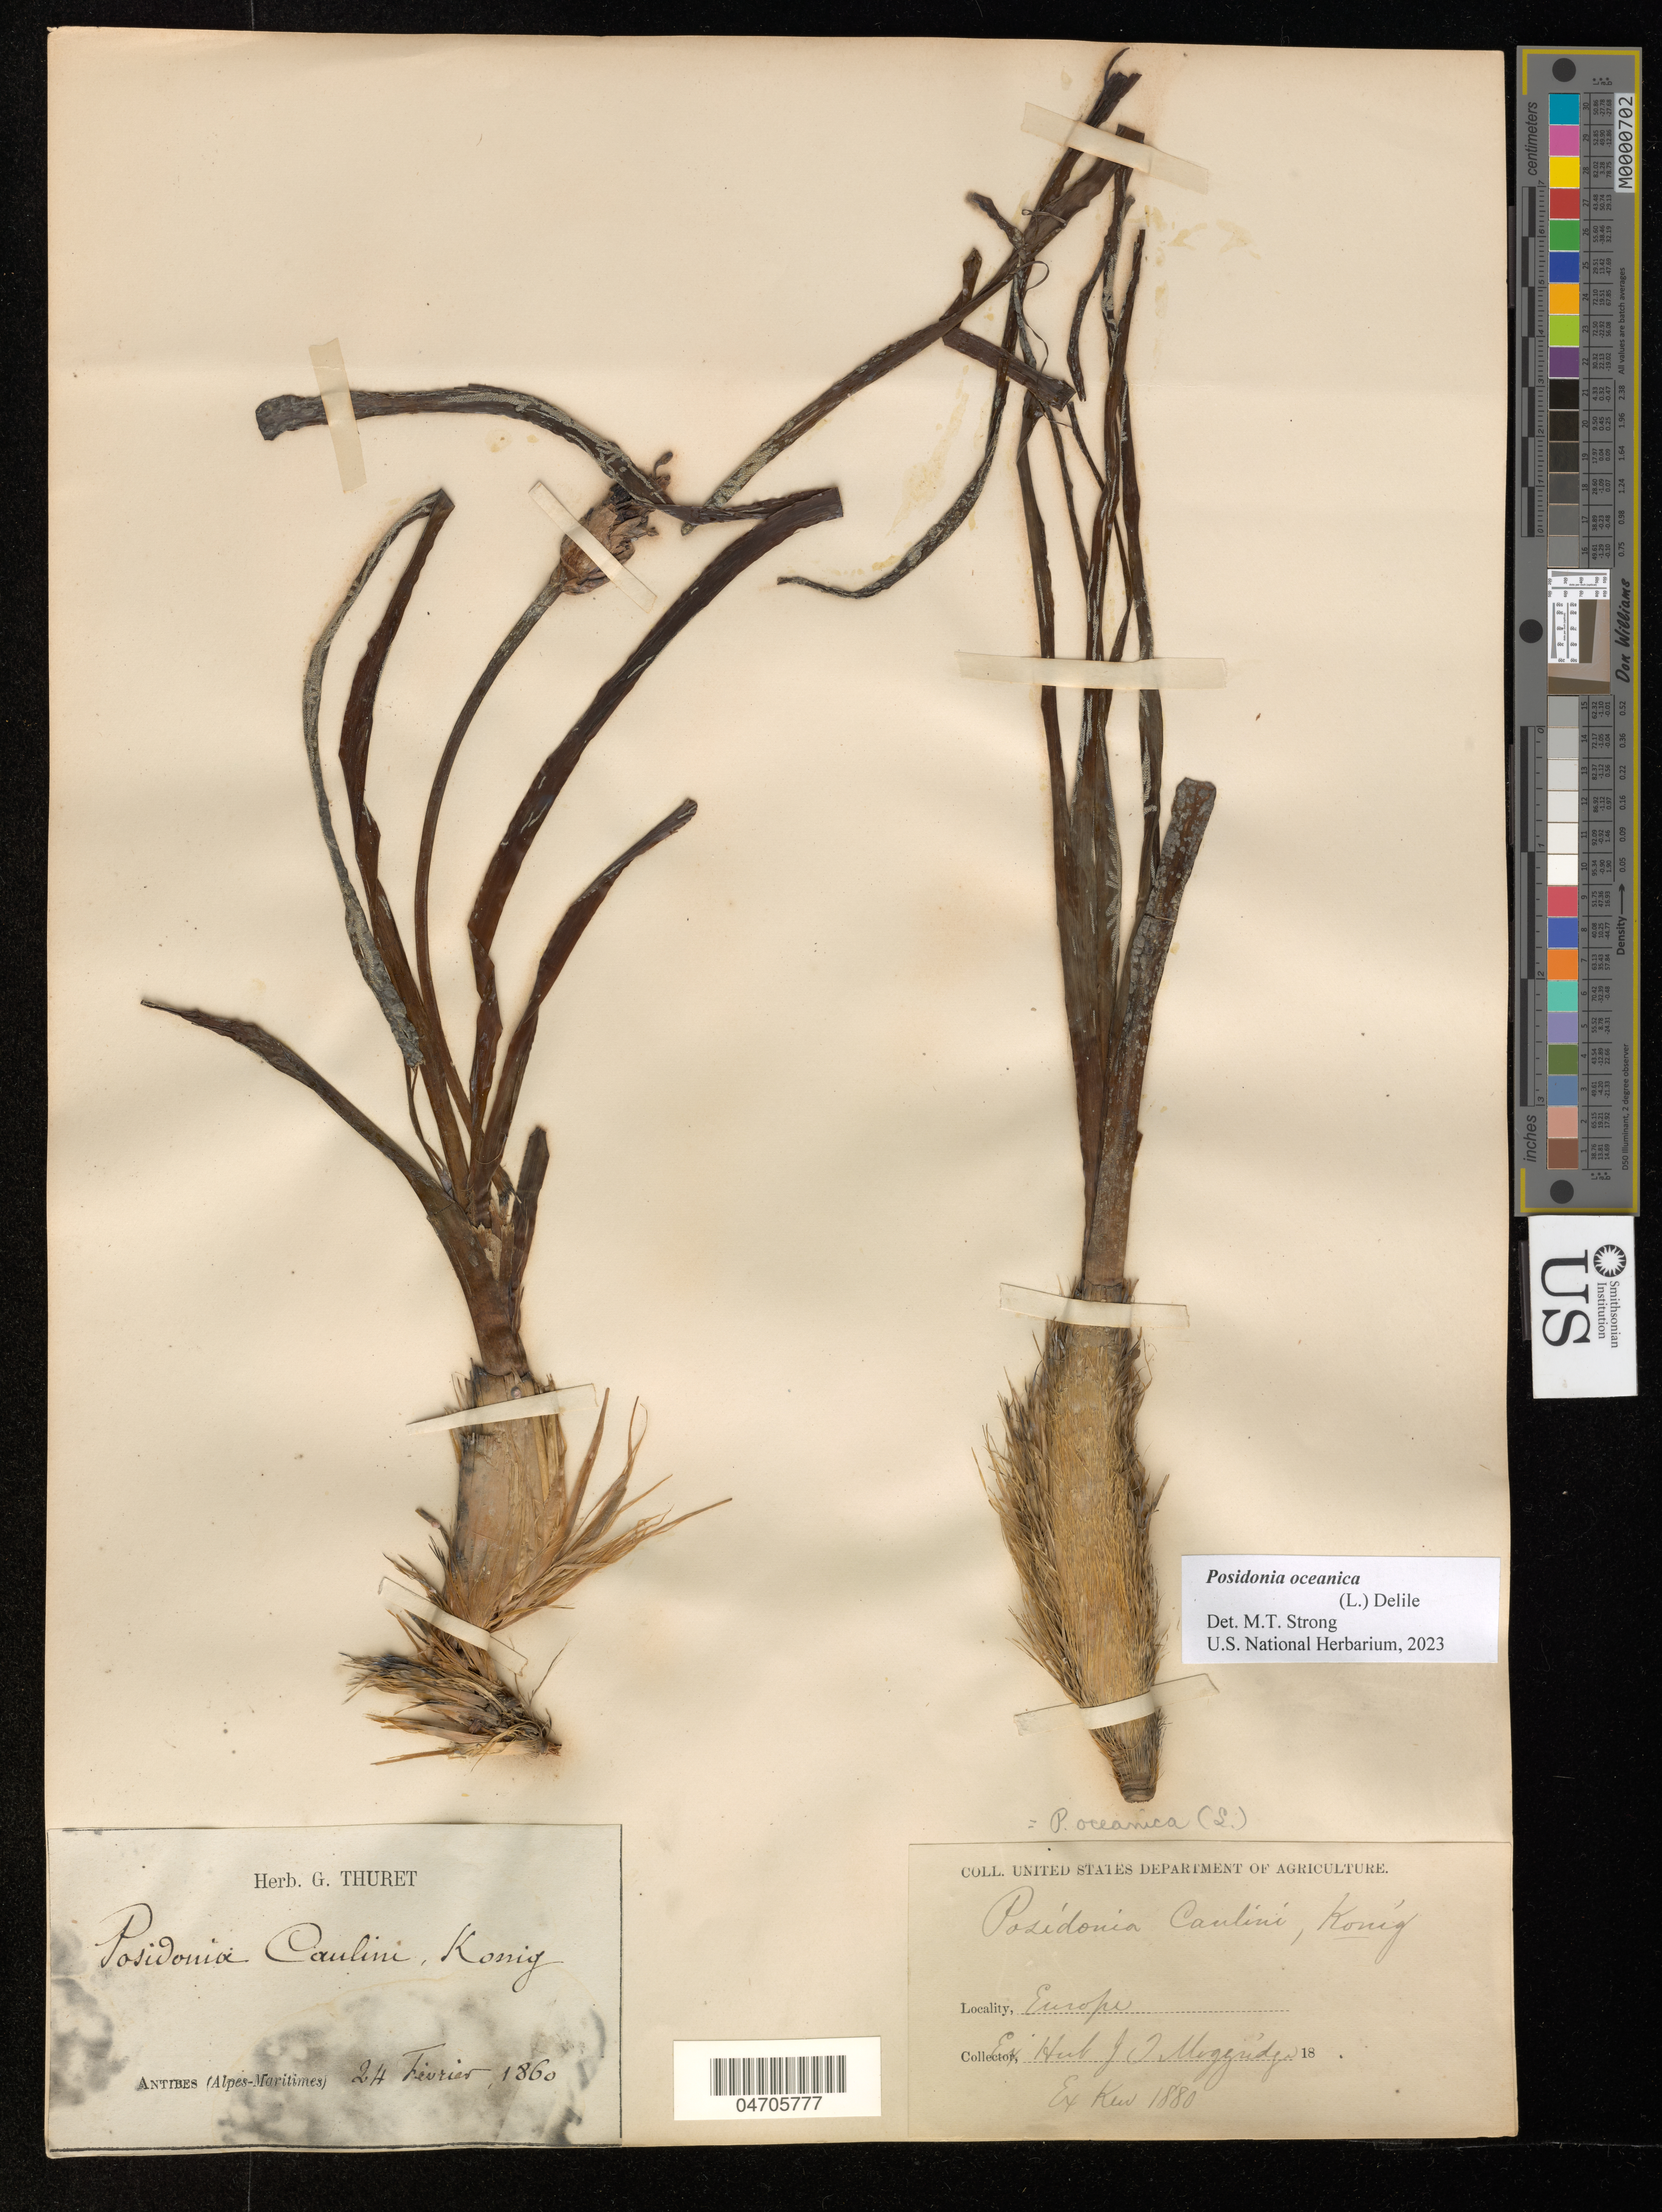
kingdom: Plantae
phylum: Tracheophyta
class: Liliopsida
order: Alismatales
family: Posidoniaceae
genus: Posidonia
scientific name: Posidonia oceanica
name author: (L.) Delile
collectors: ex herb. J.T. Moggridge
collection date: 1860-02-24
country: France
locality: Antibes (Alpes-Maritimes).